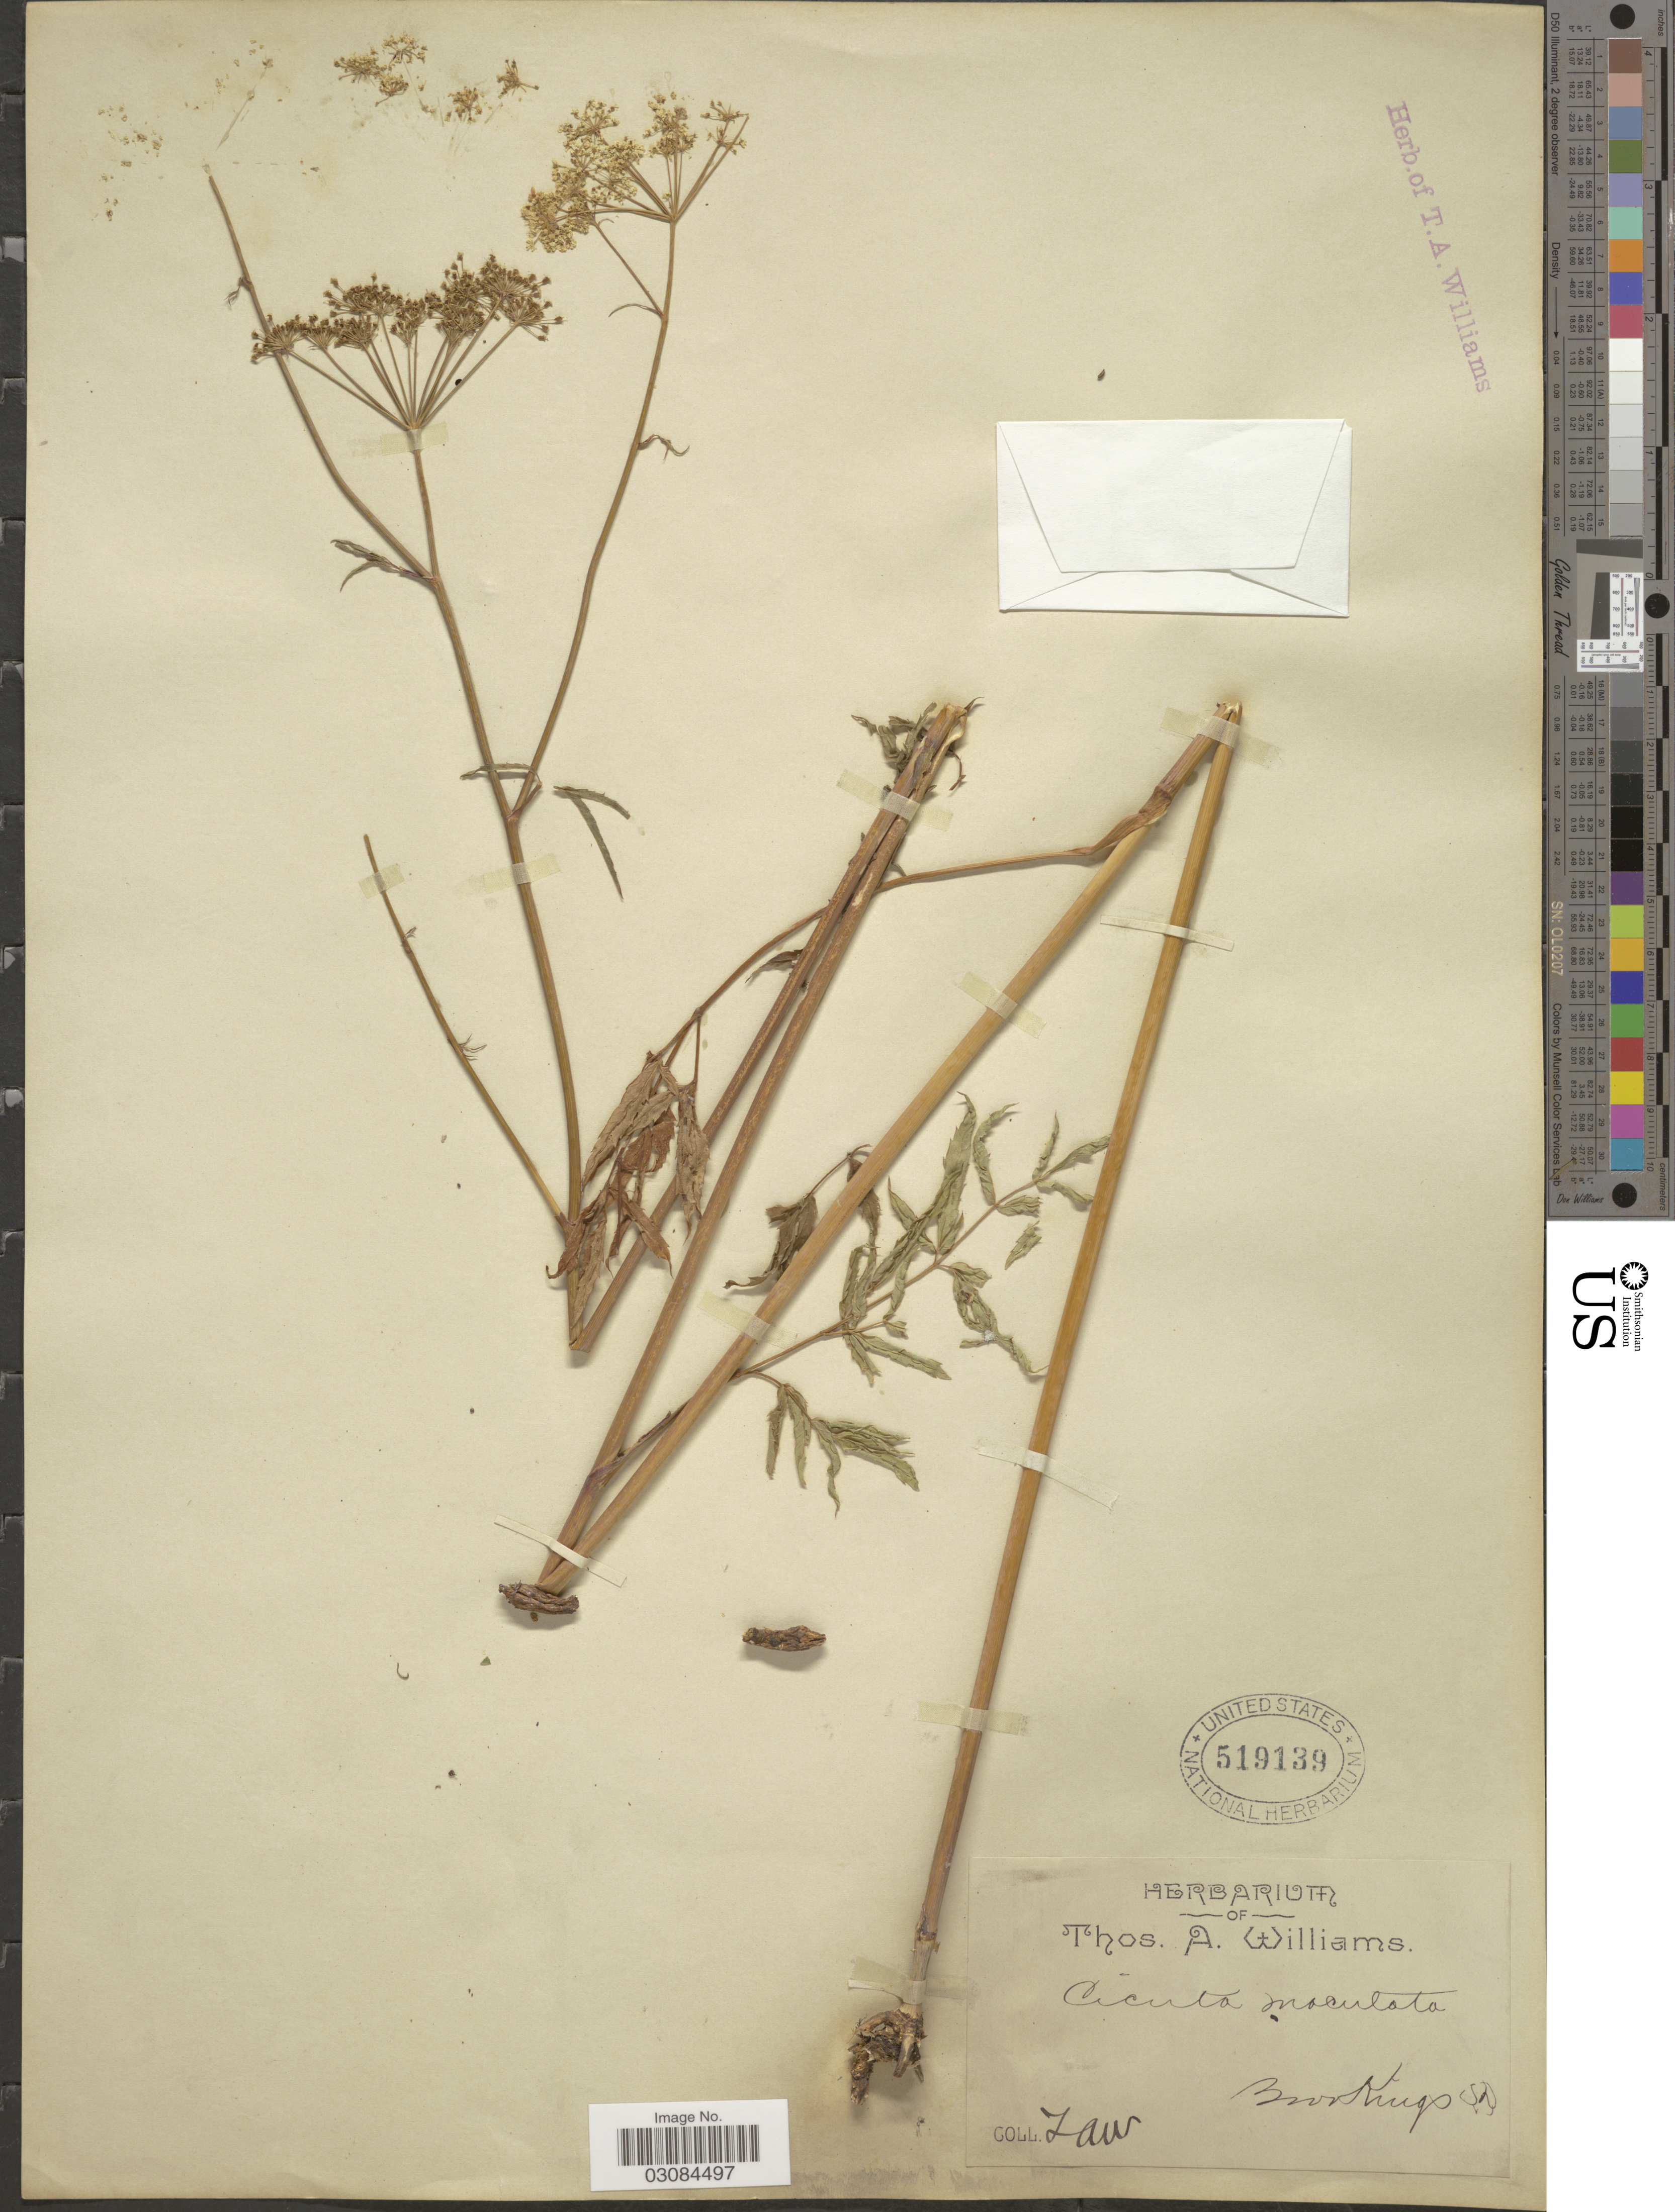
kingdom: Plantae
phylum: Tracheophyta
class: Magnoliopsida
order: Apiales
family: Apiaceae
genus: Cicuta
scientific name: Cicuta maculata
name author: L.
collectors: T. A. Williams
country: United States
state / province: South Dakota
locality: Brookings S.D.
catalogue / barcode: US 519139